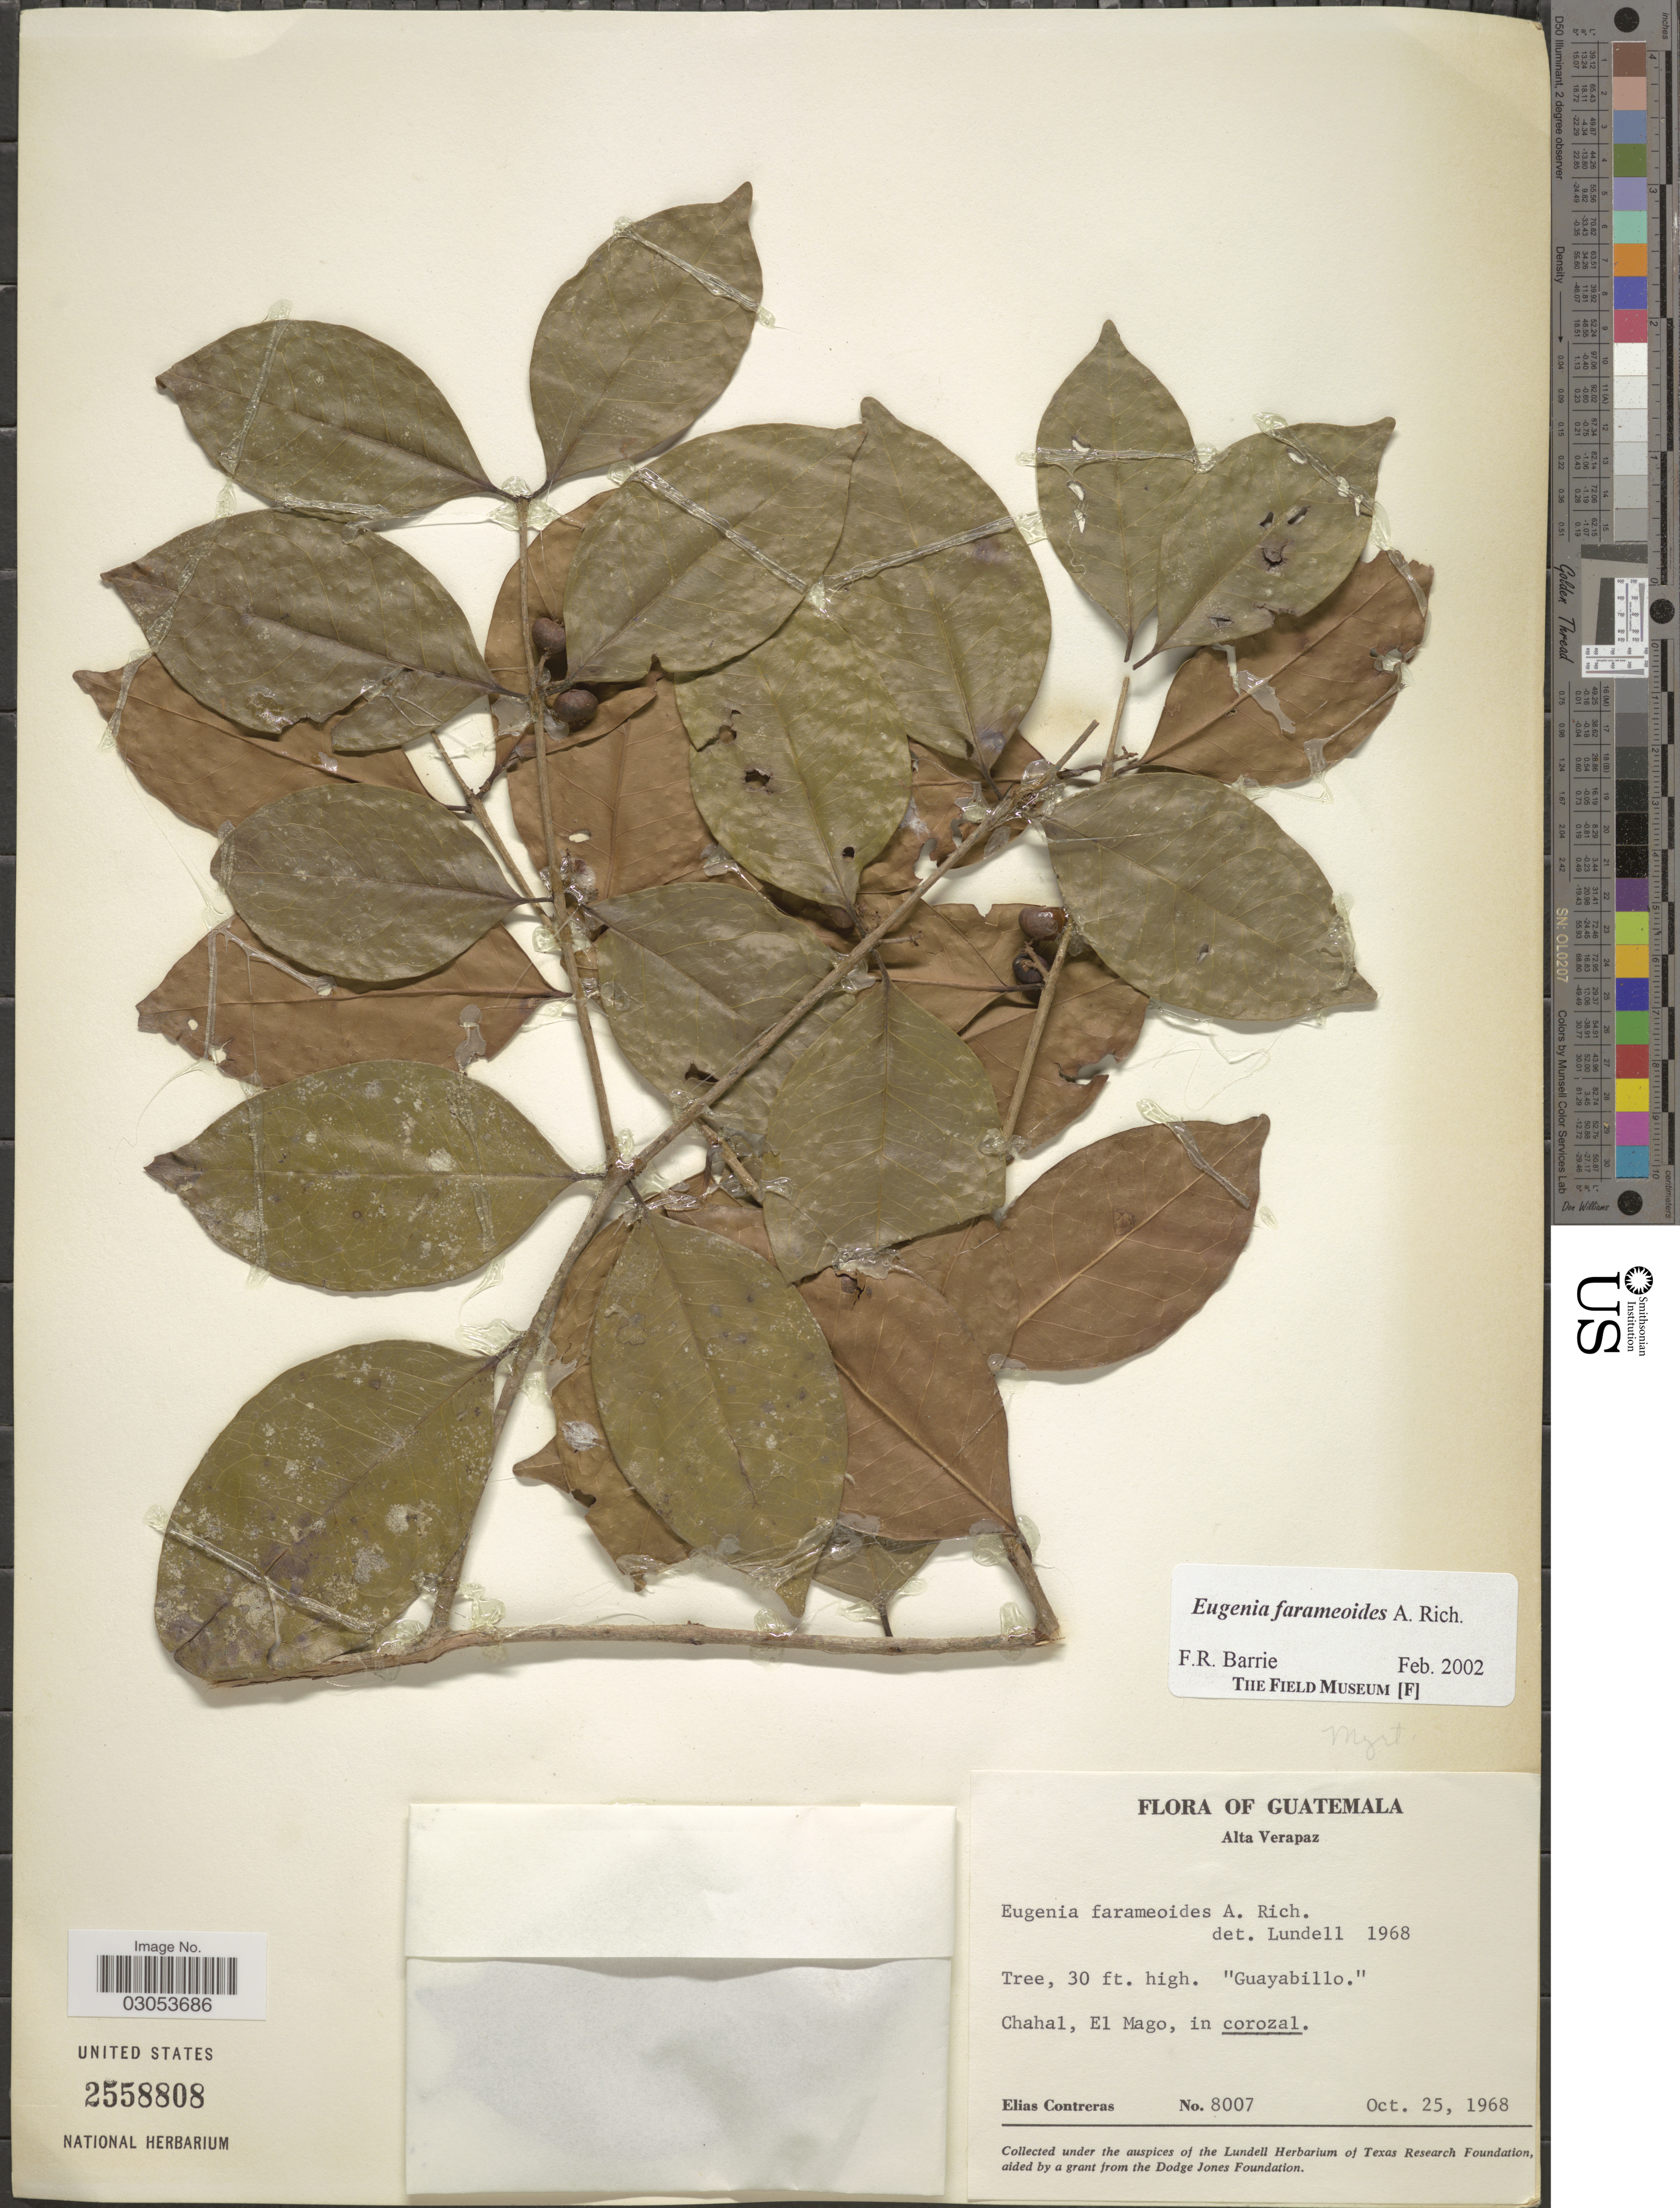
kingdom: Plantae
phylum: Tracheophyta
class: Magnoliopsida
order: Myrtales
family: Myrtaceae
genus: Eugenia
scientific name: Eugenia farameoides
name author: A. Rich.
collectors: E. Contreras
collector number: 8007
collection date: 1968-10-25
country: Guatemala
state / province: Alta Verapaz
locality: Chahal, El Mago, in corozal.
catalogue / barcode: US 2558808